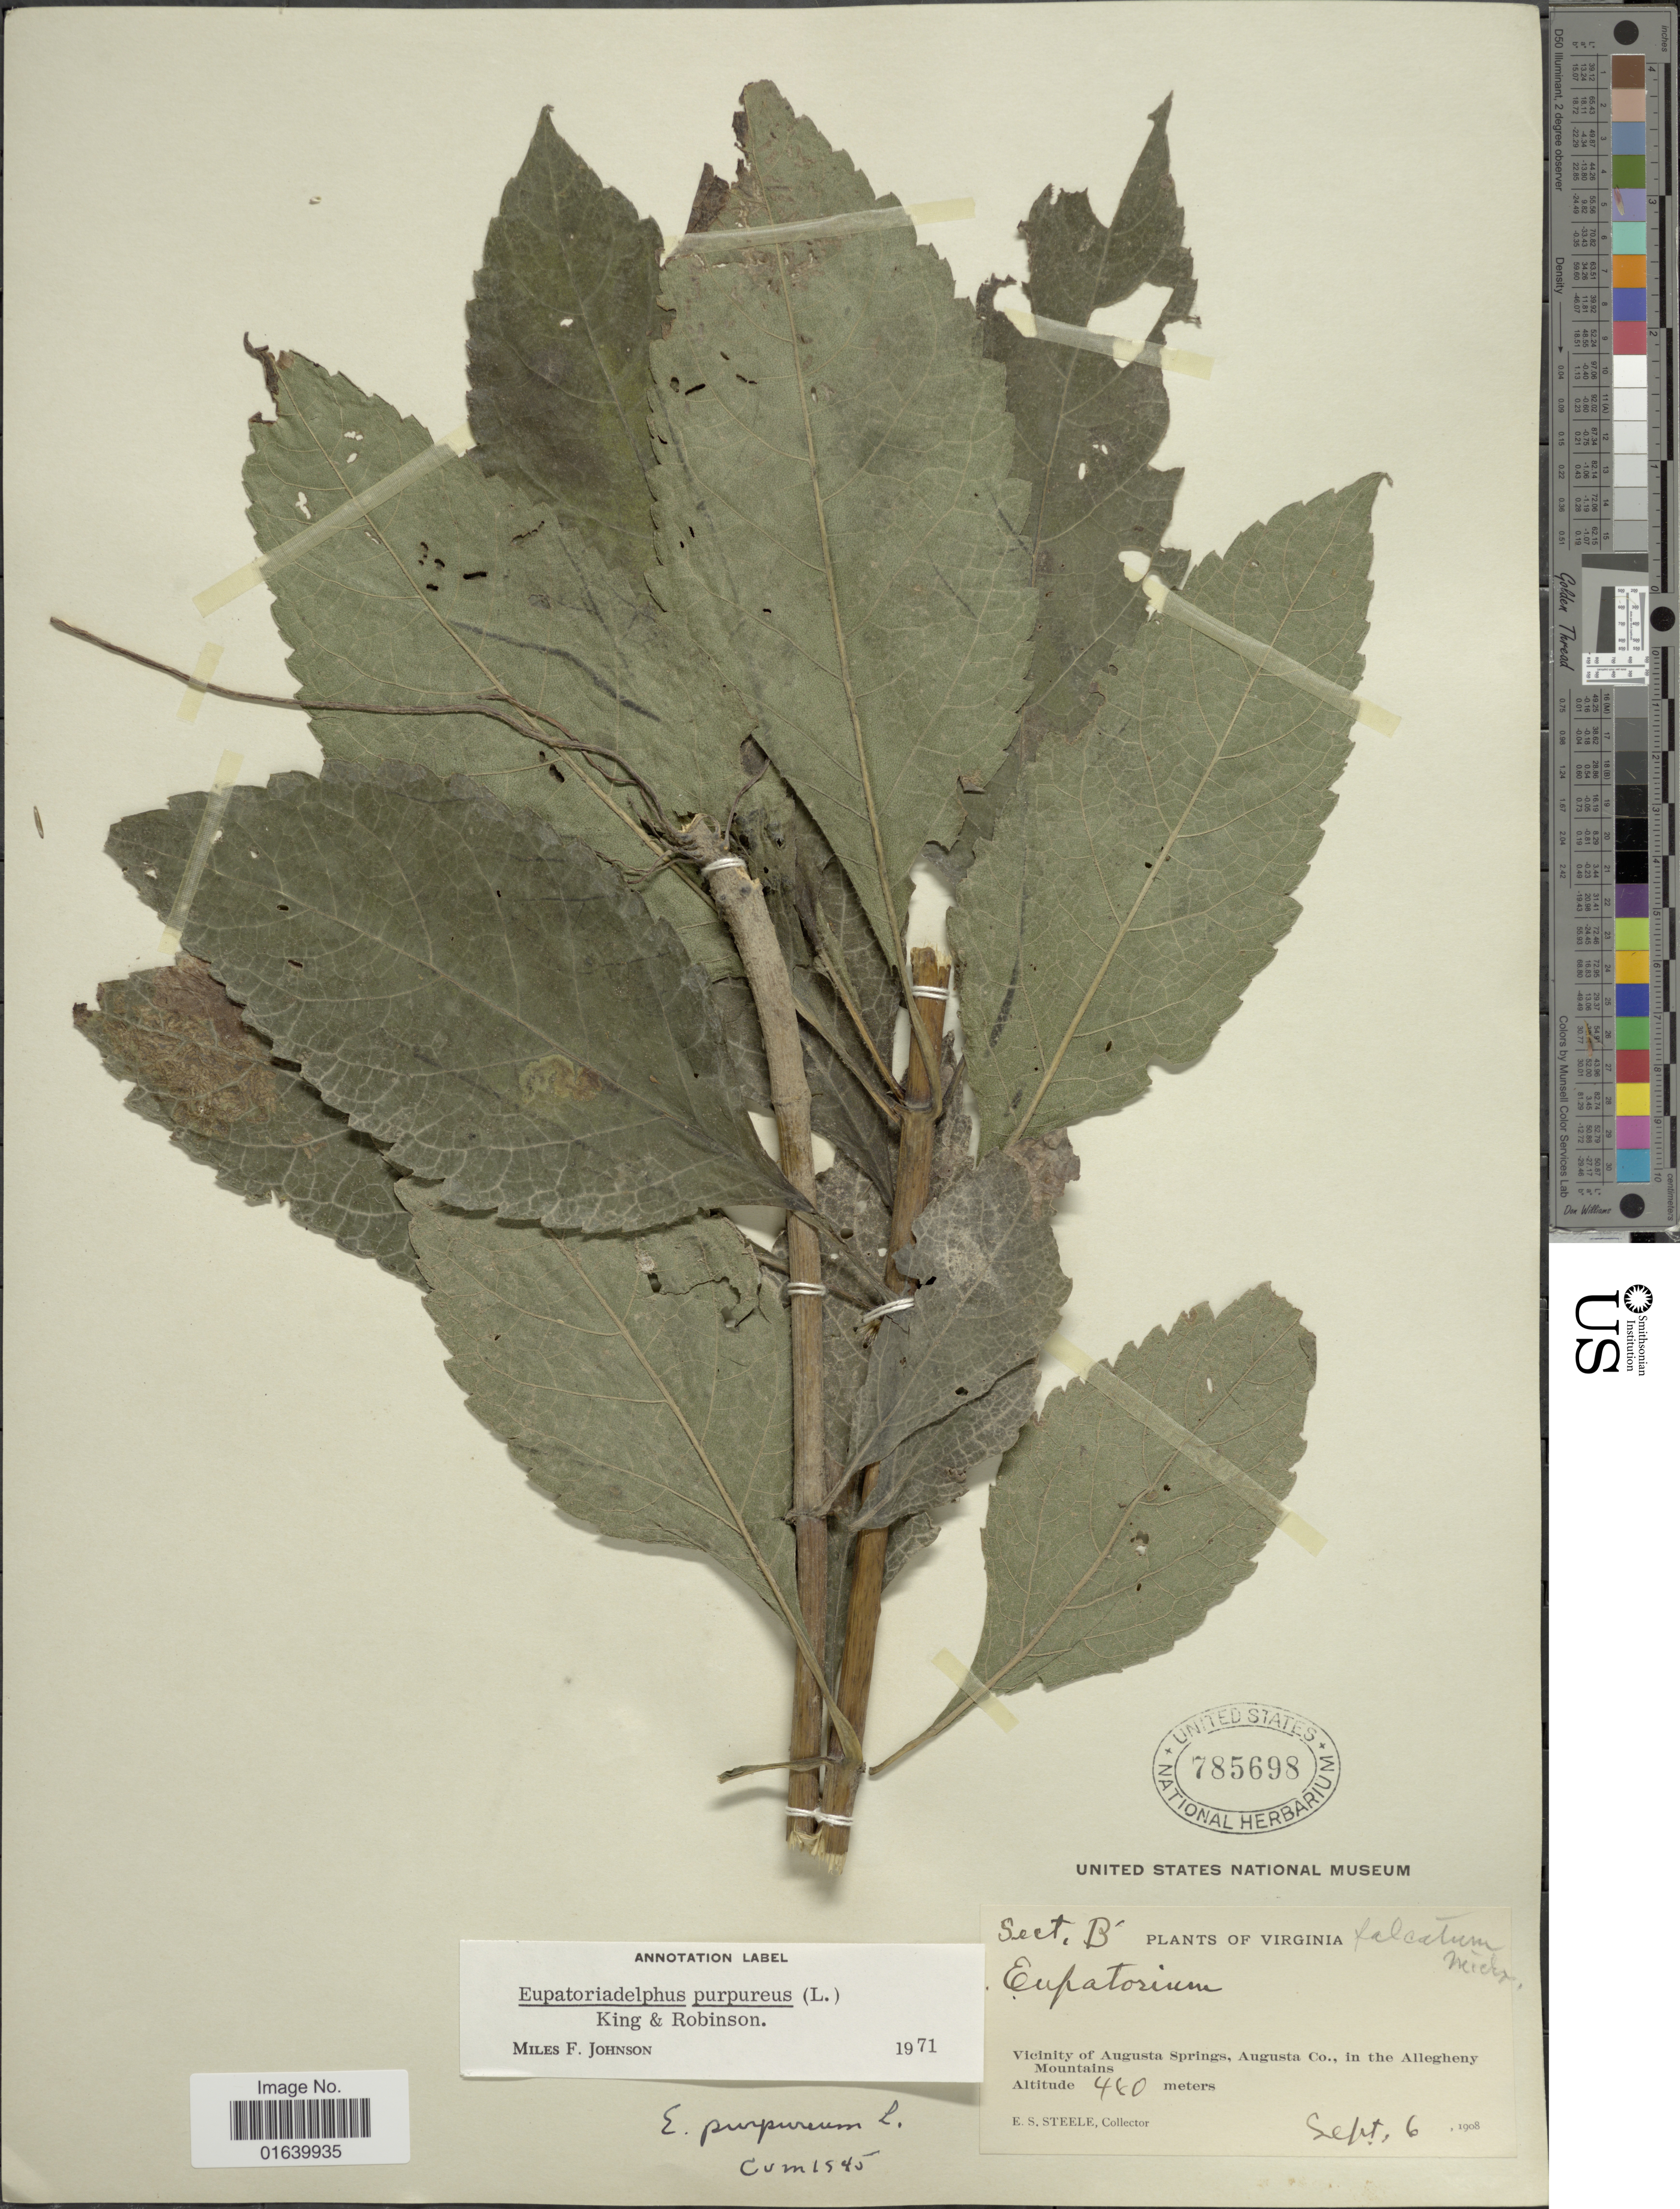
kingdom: Plantae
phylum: Tracheophyta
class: Magnoliopsida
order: Asterales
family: Asteraceae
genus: Eupatorium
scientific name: Eupatorium purpureum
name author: (L.) E.E. Lamont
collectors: E. Steele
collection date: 1908-09-06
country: United States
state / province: Virginia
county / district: Augusta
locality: Virginia, Vicinity of Augusta Springs, Augusta Co., in the Allegheny Mountains.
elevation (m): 480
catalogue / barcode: US 785698